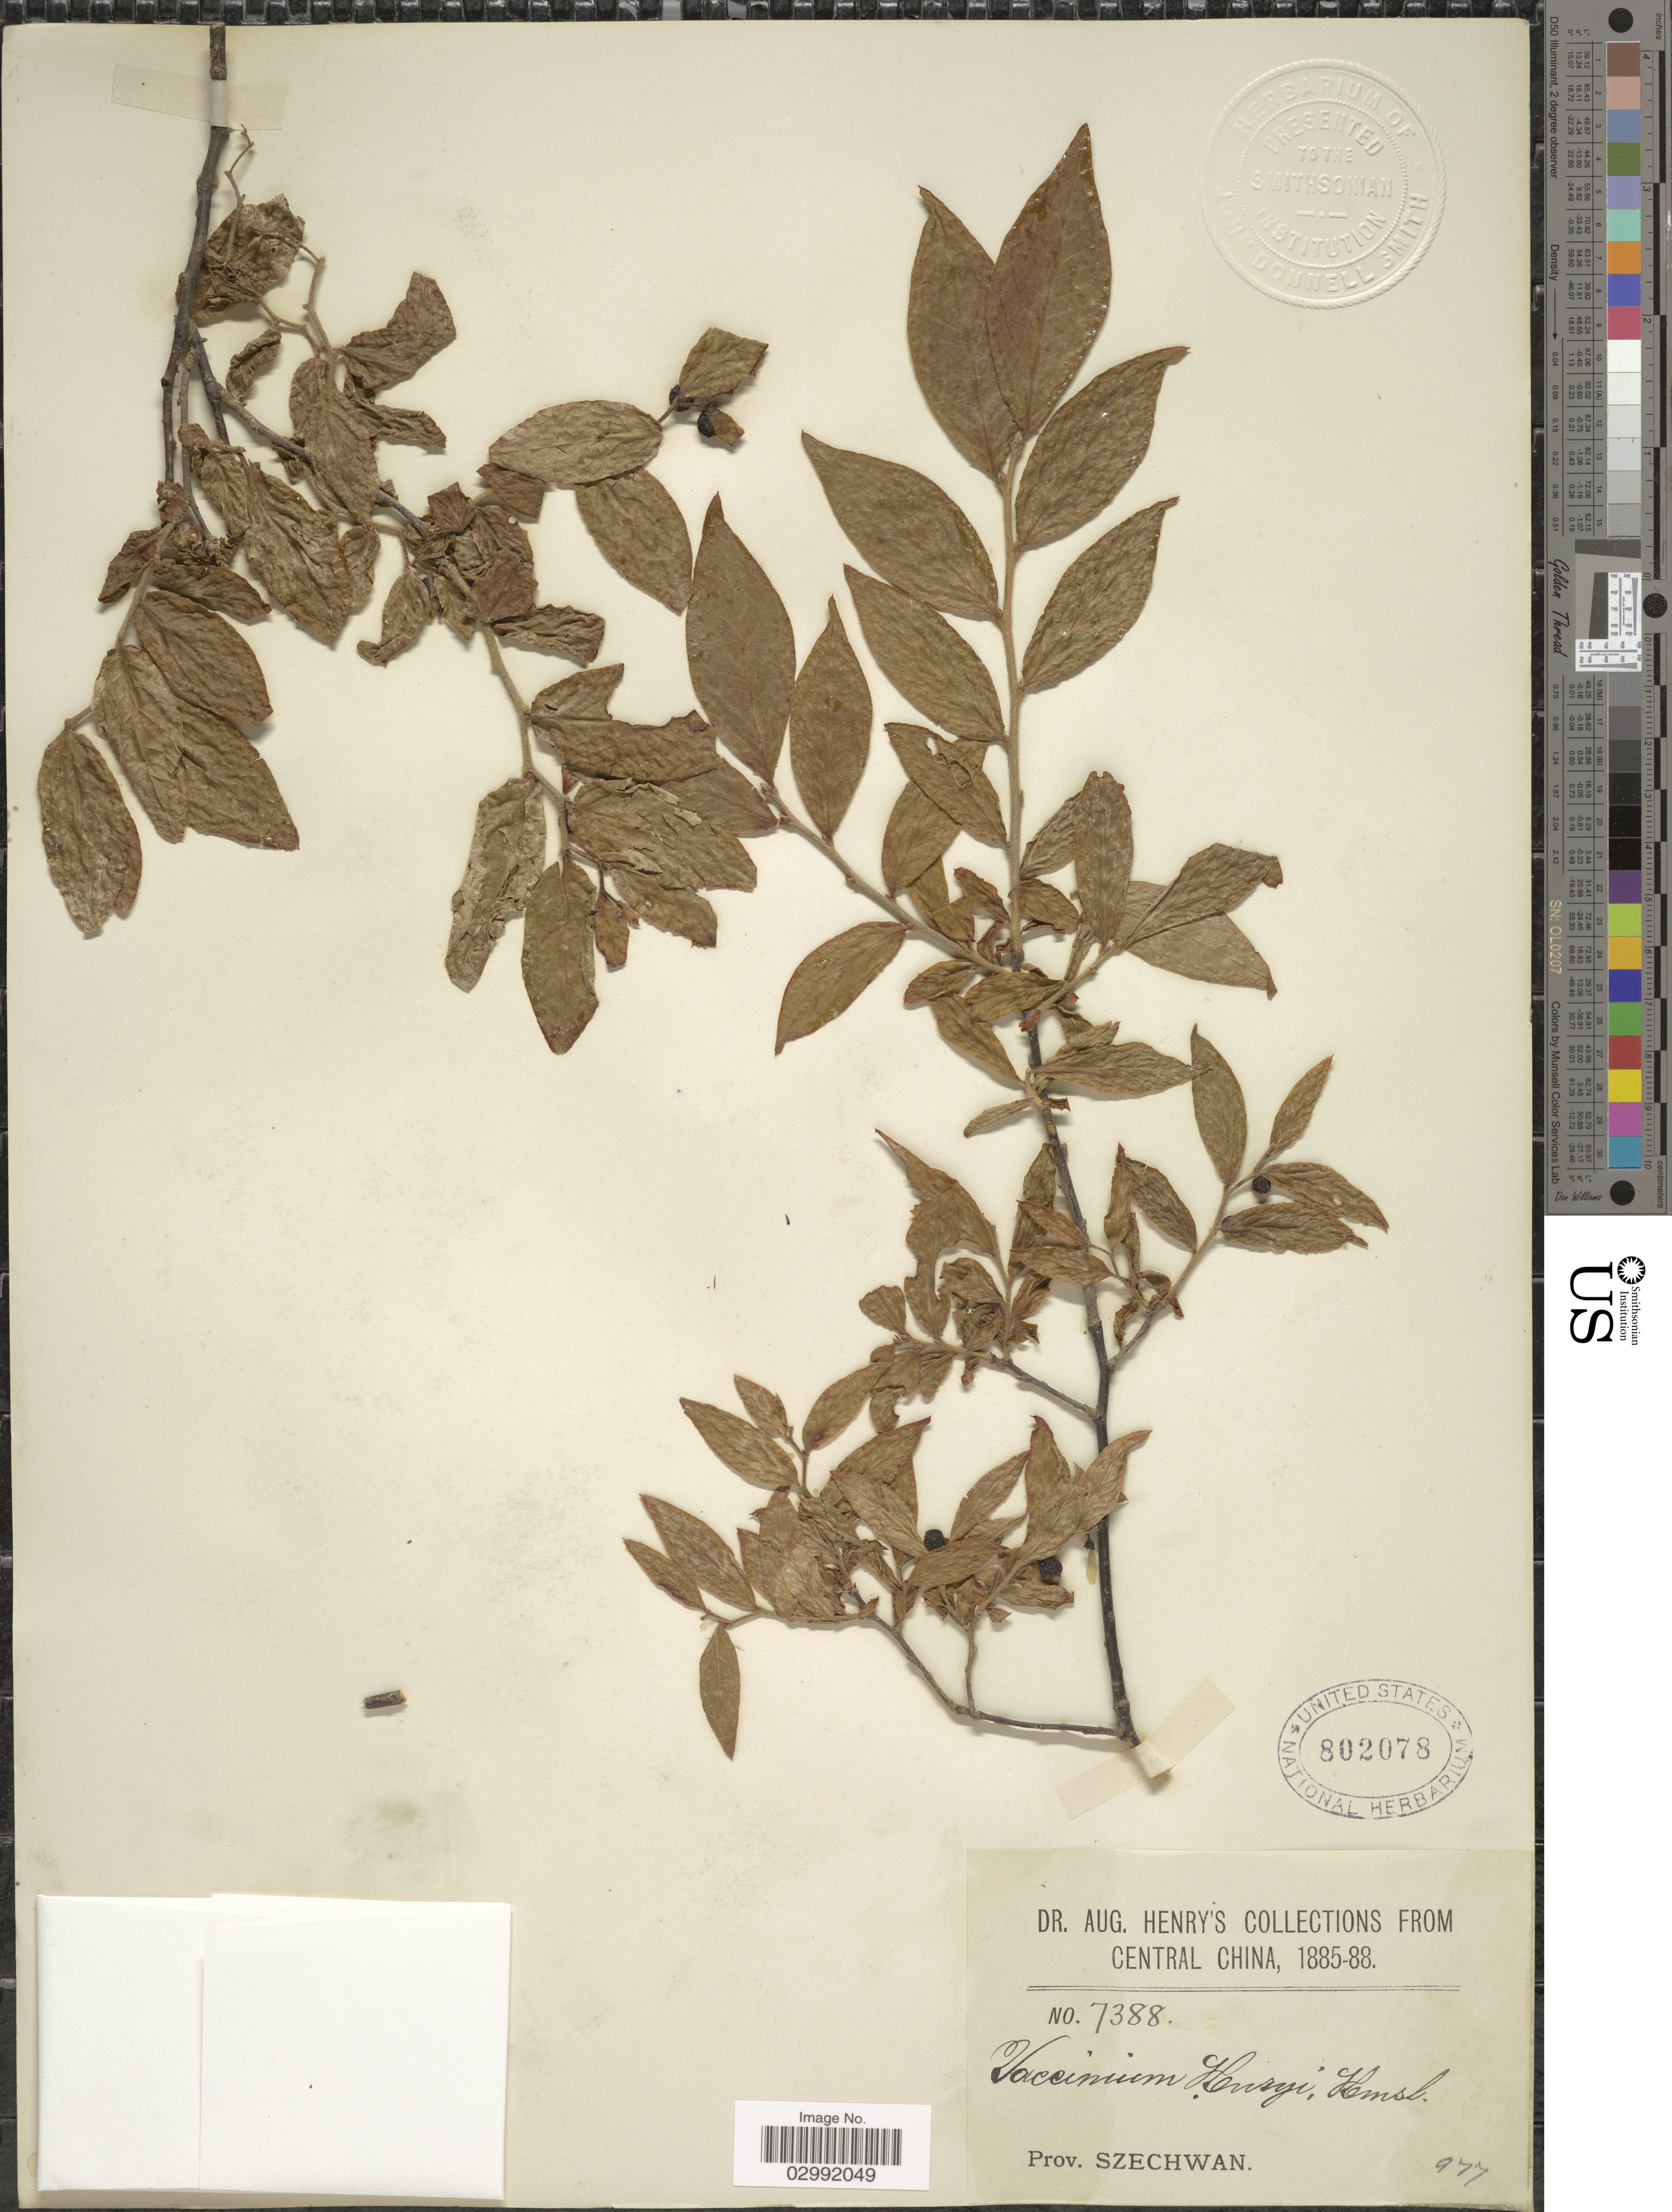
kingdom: Plantae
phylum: Tracheophyta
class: Magnoliopsida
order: Ericales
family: Ericaceae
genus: Vaccinium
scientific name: Vaccinium henryi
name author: Hemsl.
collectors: A. Henry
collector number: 7388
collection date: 1885/1888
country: China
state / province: Sichuan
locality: Central China, Prov. Szechwan.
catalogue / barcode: US 802078